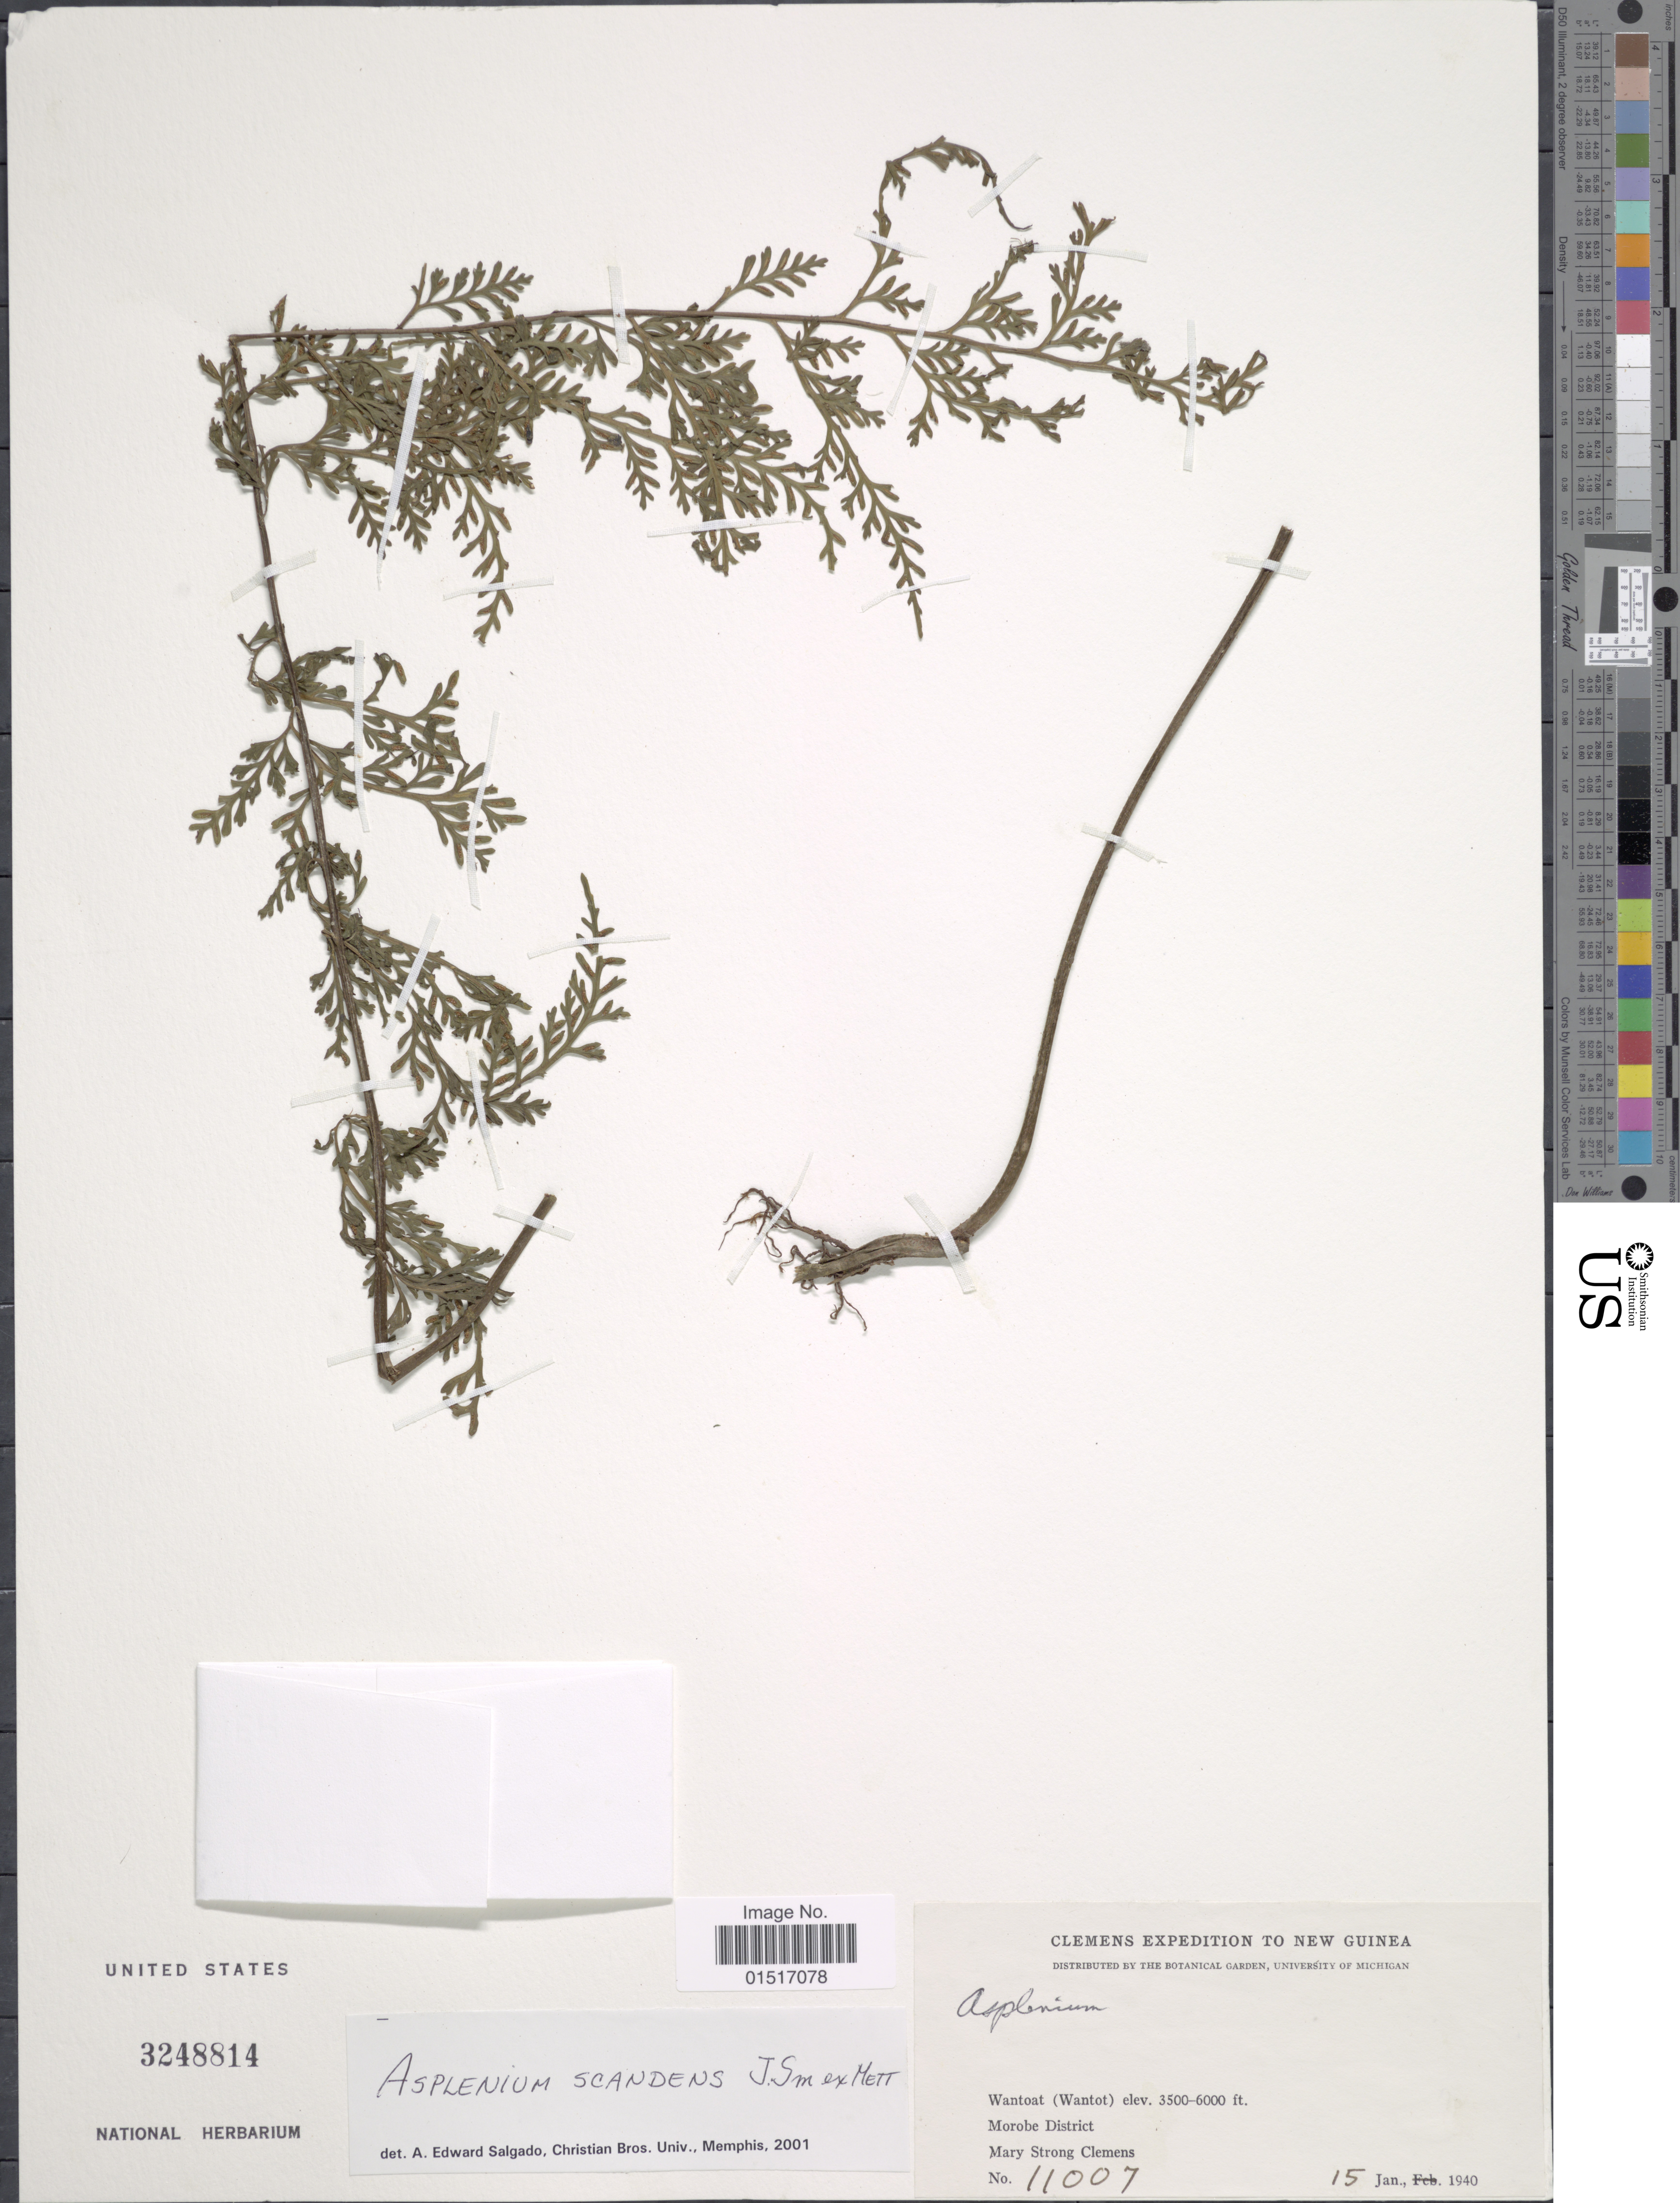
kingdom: Plantae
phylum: Tracheophyta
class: Polypodiopsida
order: Polypodiales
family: Aspleniaceae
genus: Asplenium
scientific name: Asplenium scandens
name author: J. Sm. ex Mett.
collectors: M. S. Clemens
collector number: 11007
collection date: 1940-01-15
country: Papua New Guinea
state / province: Morobe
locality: New Guinea, Wantoat (Wantot)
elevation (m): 1067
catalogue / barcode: US 3248814